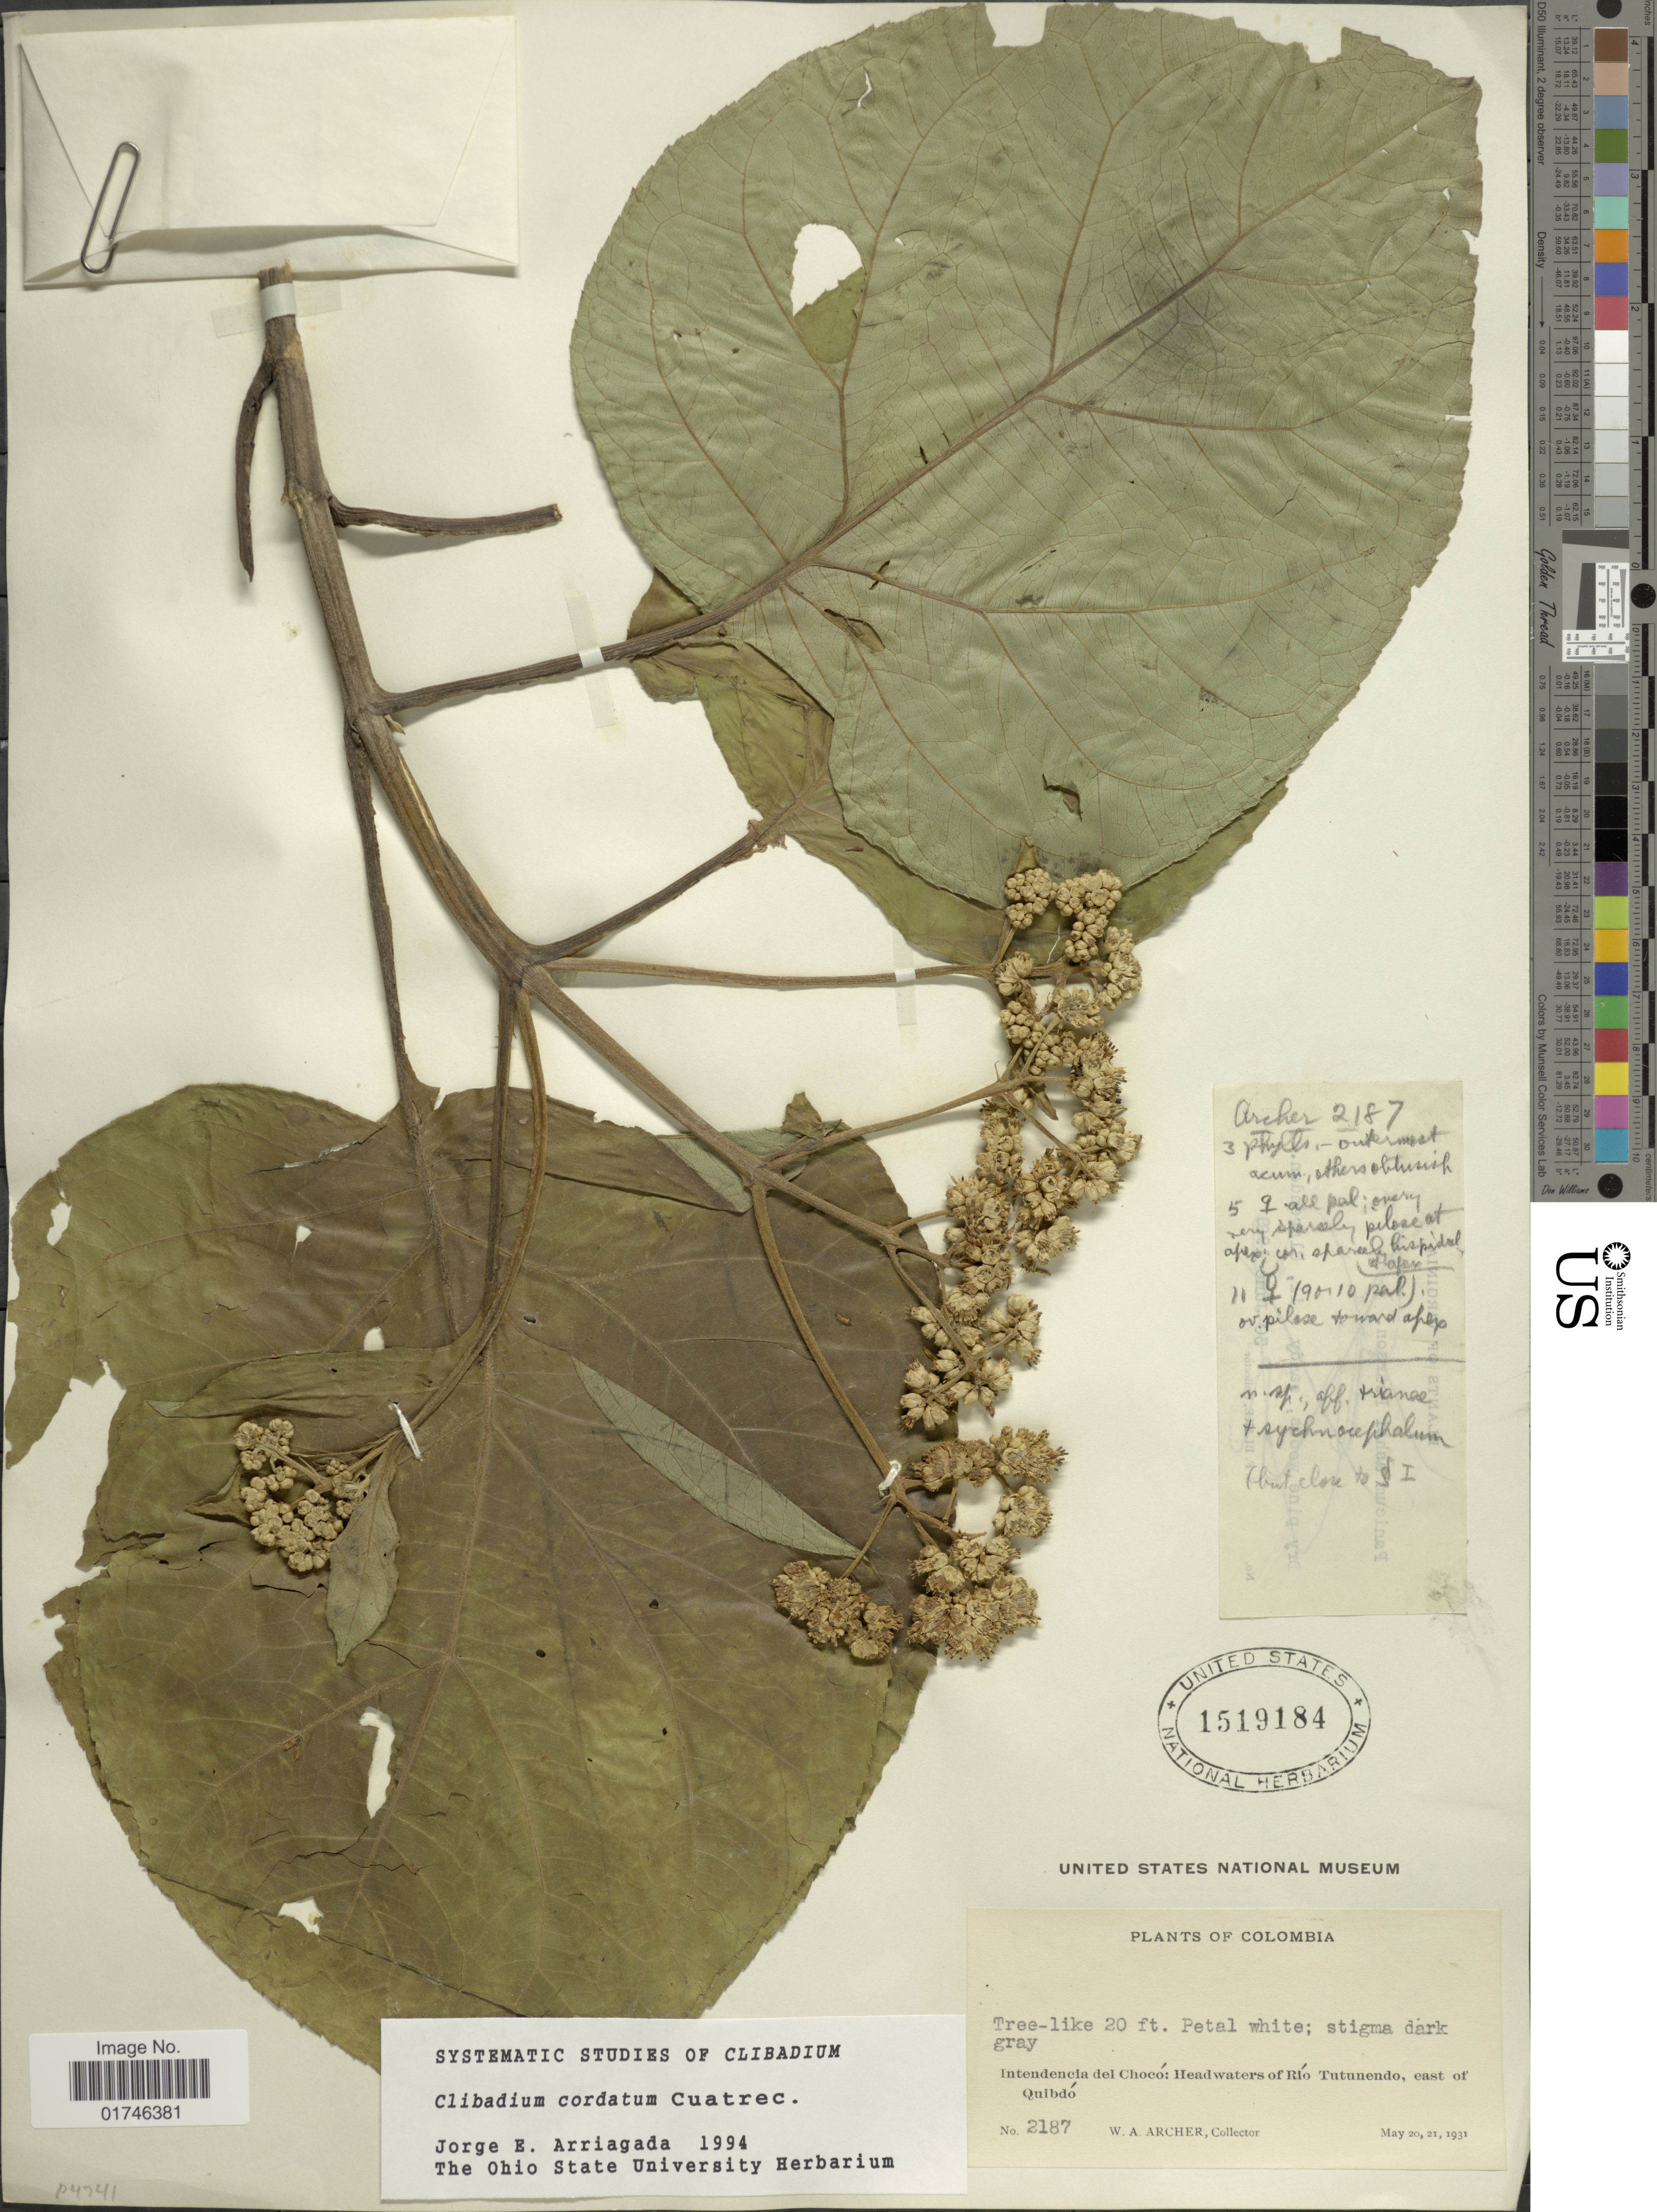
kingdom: Plantae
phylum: Tracheophyta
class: Magnoliopsida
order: Asterales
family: Asteraceae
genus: Clibadium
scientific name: Clibadium cordatum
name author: Cuatrec.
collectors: W. A. Archer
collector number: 2187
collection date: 1931-05-20/1931-05-21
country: Colombia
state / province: Chocó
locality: Intendencia del Choco: Headwaters of Rio Tutunendo, east of Quibdo.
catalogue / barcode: US 1519184